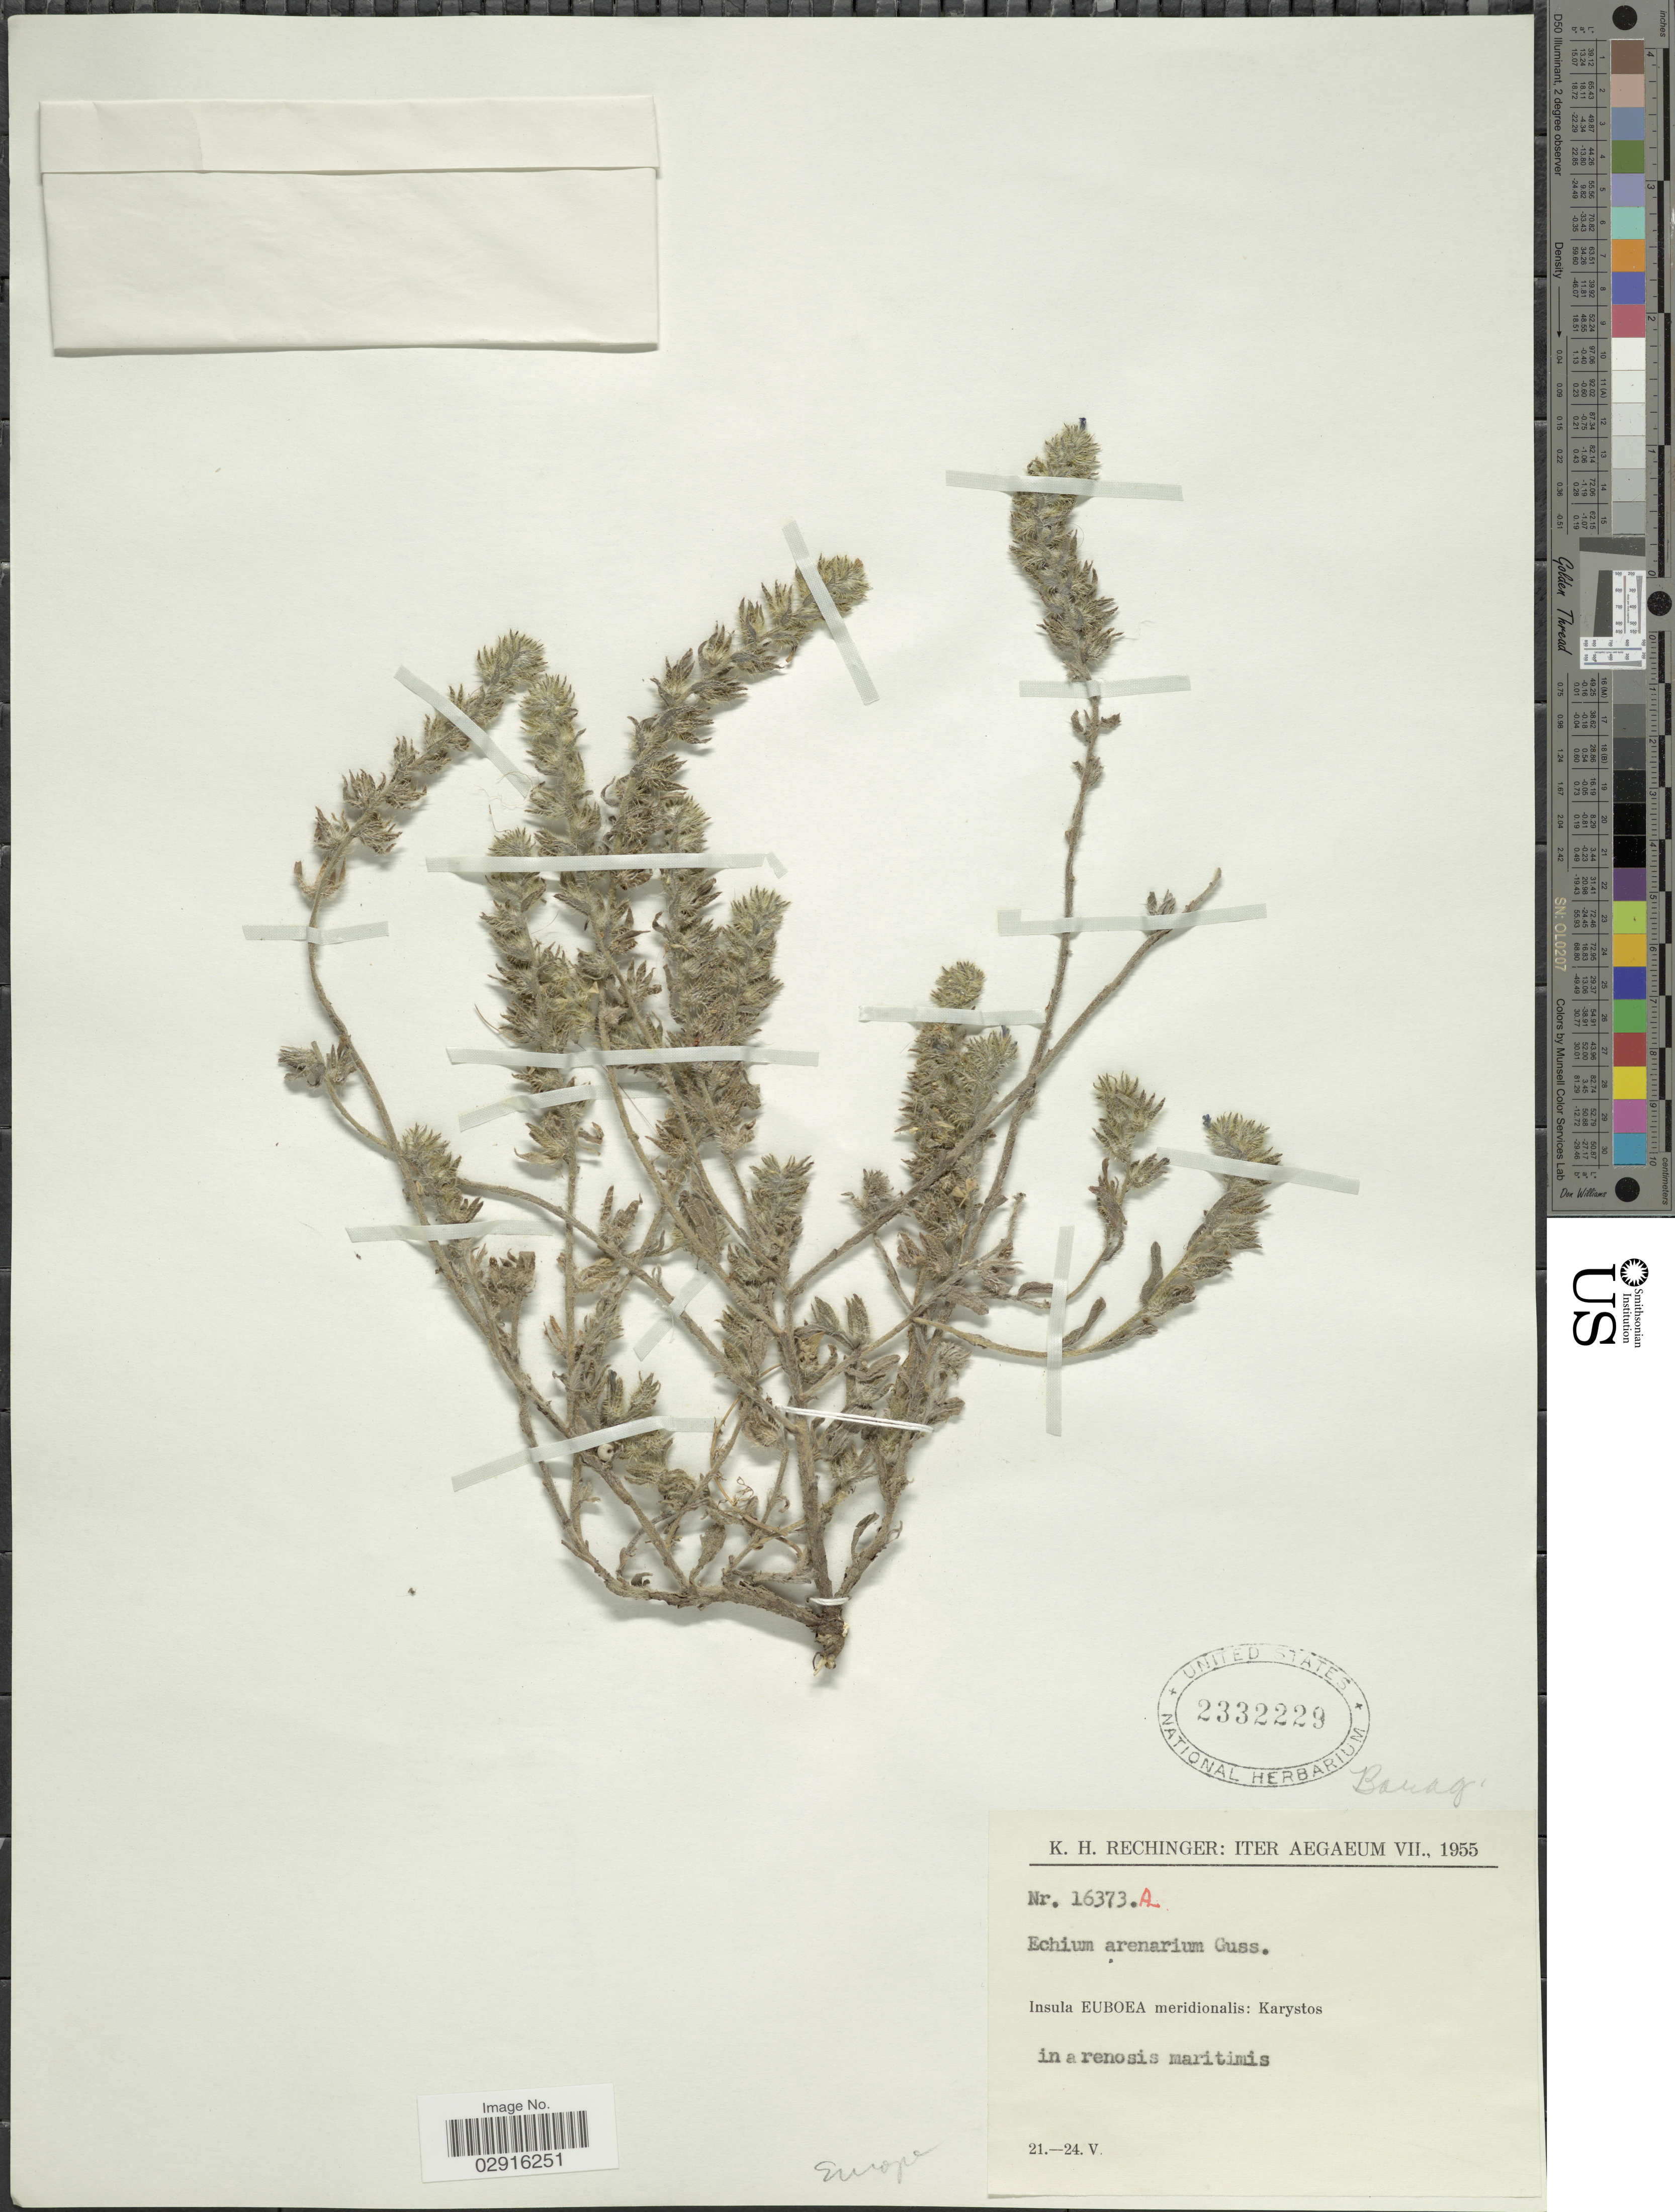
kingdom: Plantae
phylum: Tracheophyta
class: Magnoliopsida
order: Boraginales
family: Boraginaceae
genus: Echium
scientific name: Echium arenarium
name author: Gussone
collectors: K. H. Rechinger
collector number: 16373A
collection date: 1955-05-21/1955-05-24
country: Greece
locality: Insula Euboea meridionalis: Karystos. In a renosis maritimis.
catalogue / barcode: US 2332229